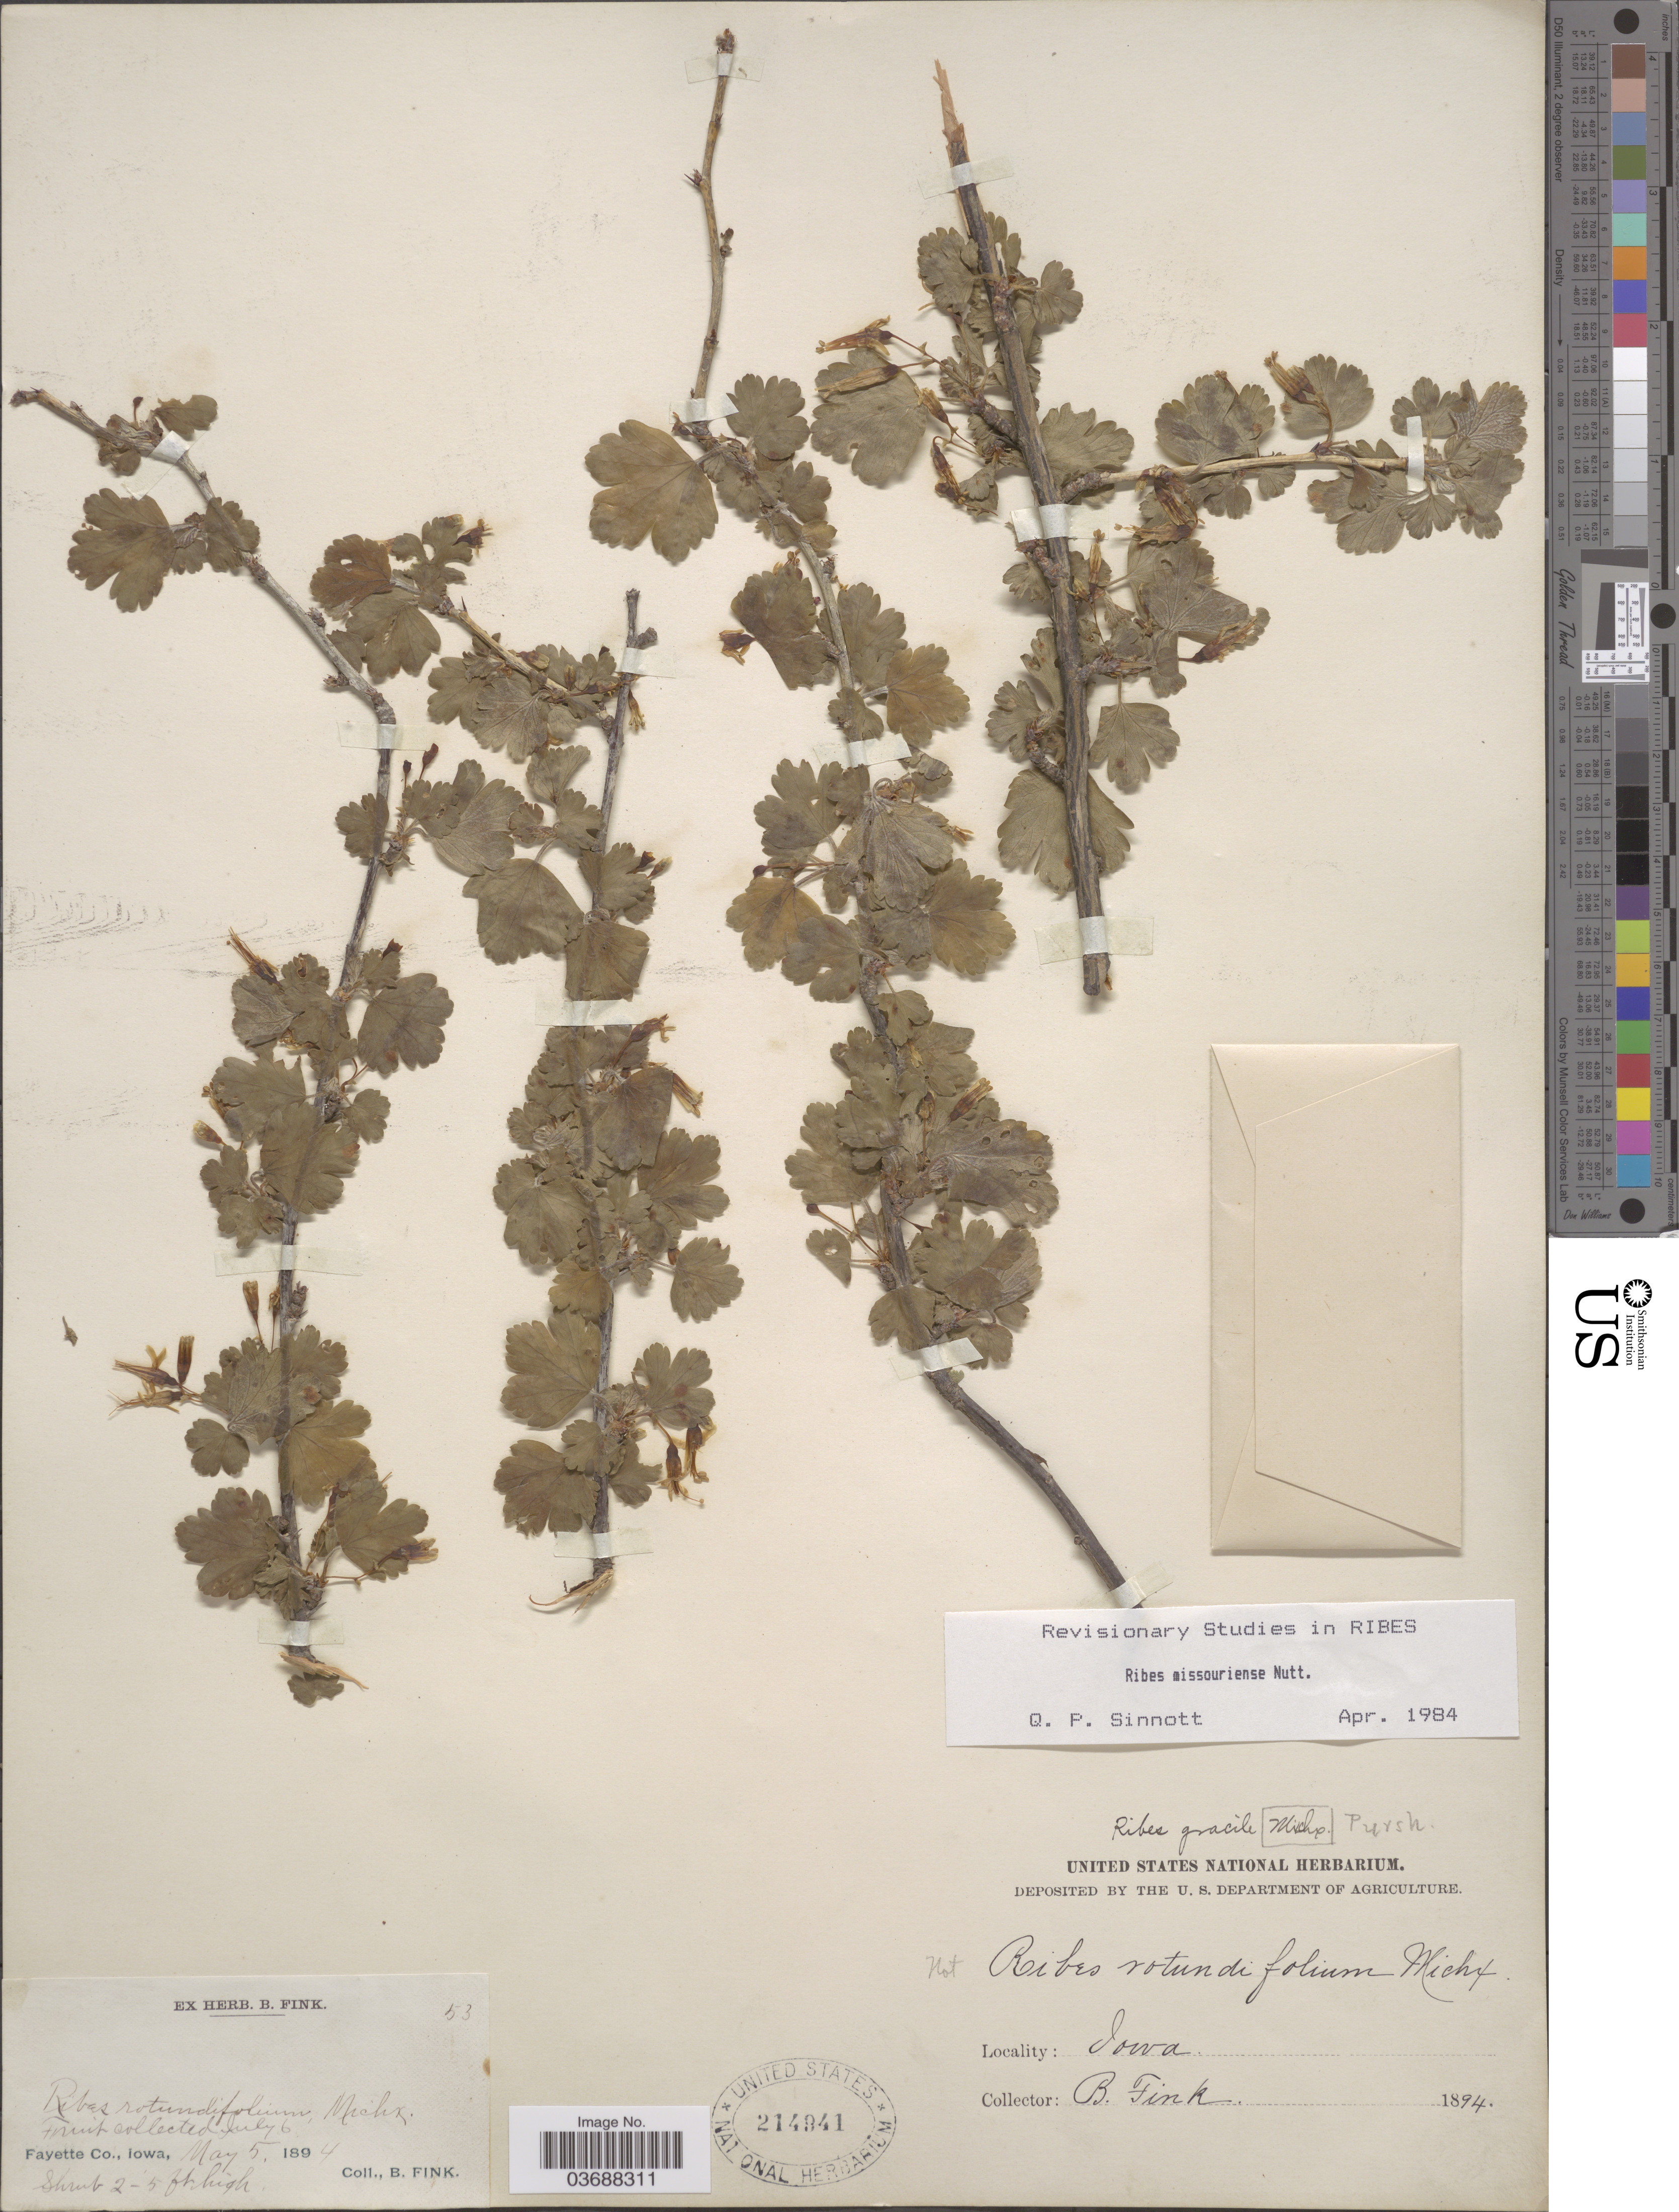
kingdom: Plantae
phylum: Tracheophyta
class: Magnoliopsida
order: Saxifragales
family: Grossulariaceae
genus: Ribes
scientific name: Ribes missouriense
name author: Nutt.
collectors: B. Fink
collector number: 53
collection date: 1894-05-05/1894-06-06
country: United States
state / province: Iowa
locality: Fayette Co.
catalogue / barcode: US 214841